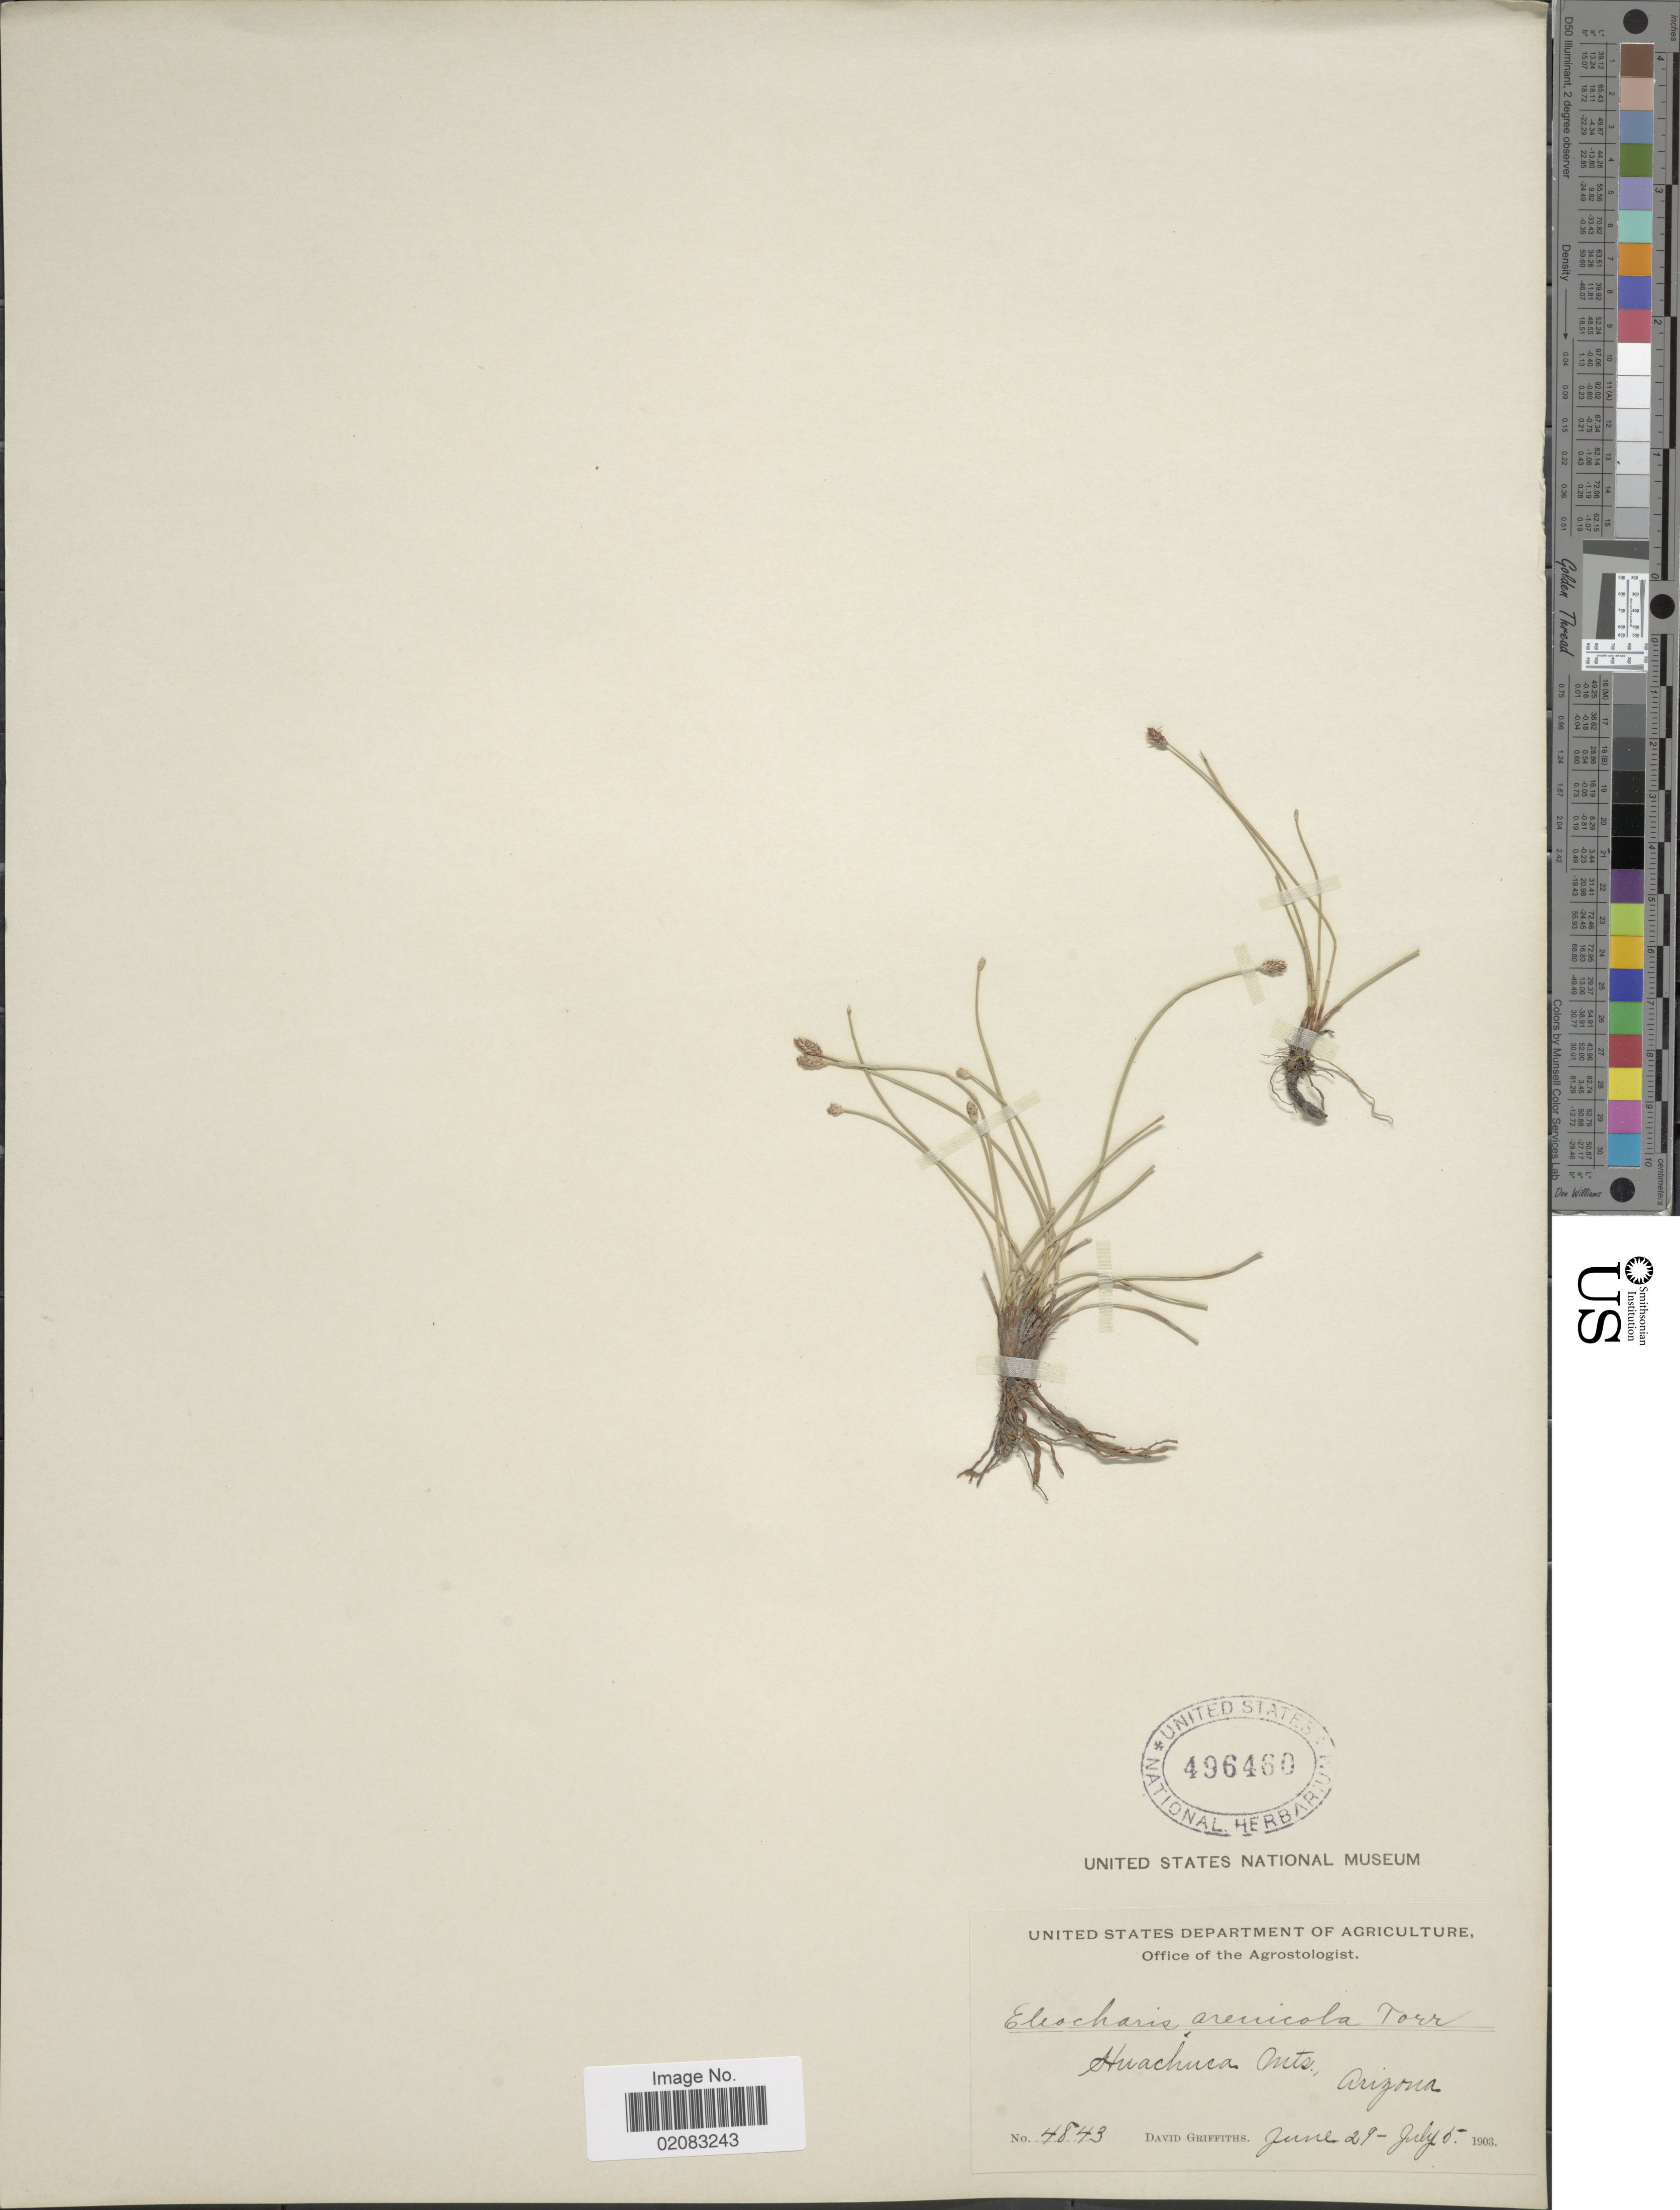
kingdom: Plantae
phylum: Tracheophyta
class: Liliopsida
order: Poales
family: Cyperaceae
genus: Eleocharis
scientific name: Eleocharis montevidensis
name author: Kunth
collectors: D. Griffiths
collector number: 4843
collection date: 1903-06-29/1903-07-05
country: United States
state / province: Arizona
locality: Huachuca Mts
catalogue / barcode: US 496460